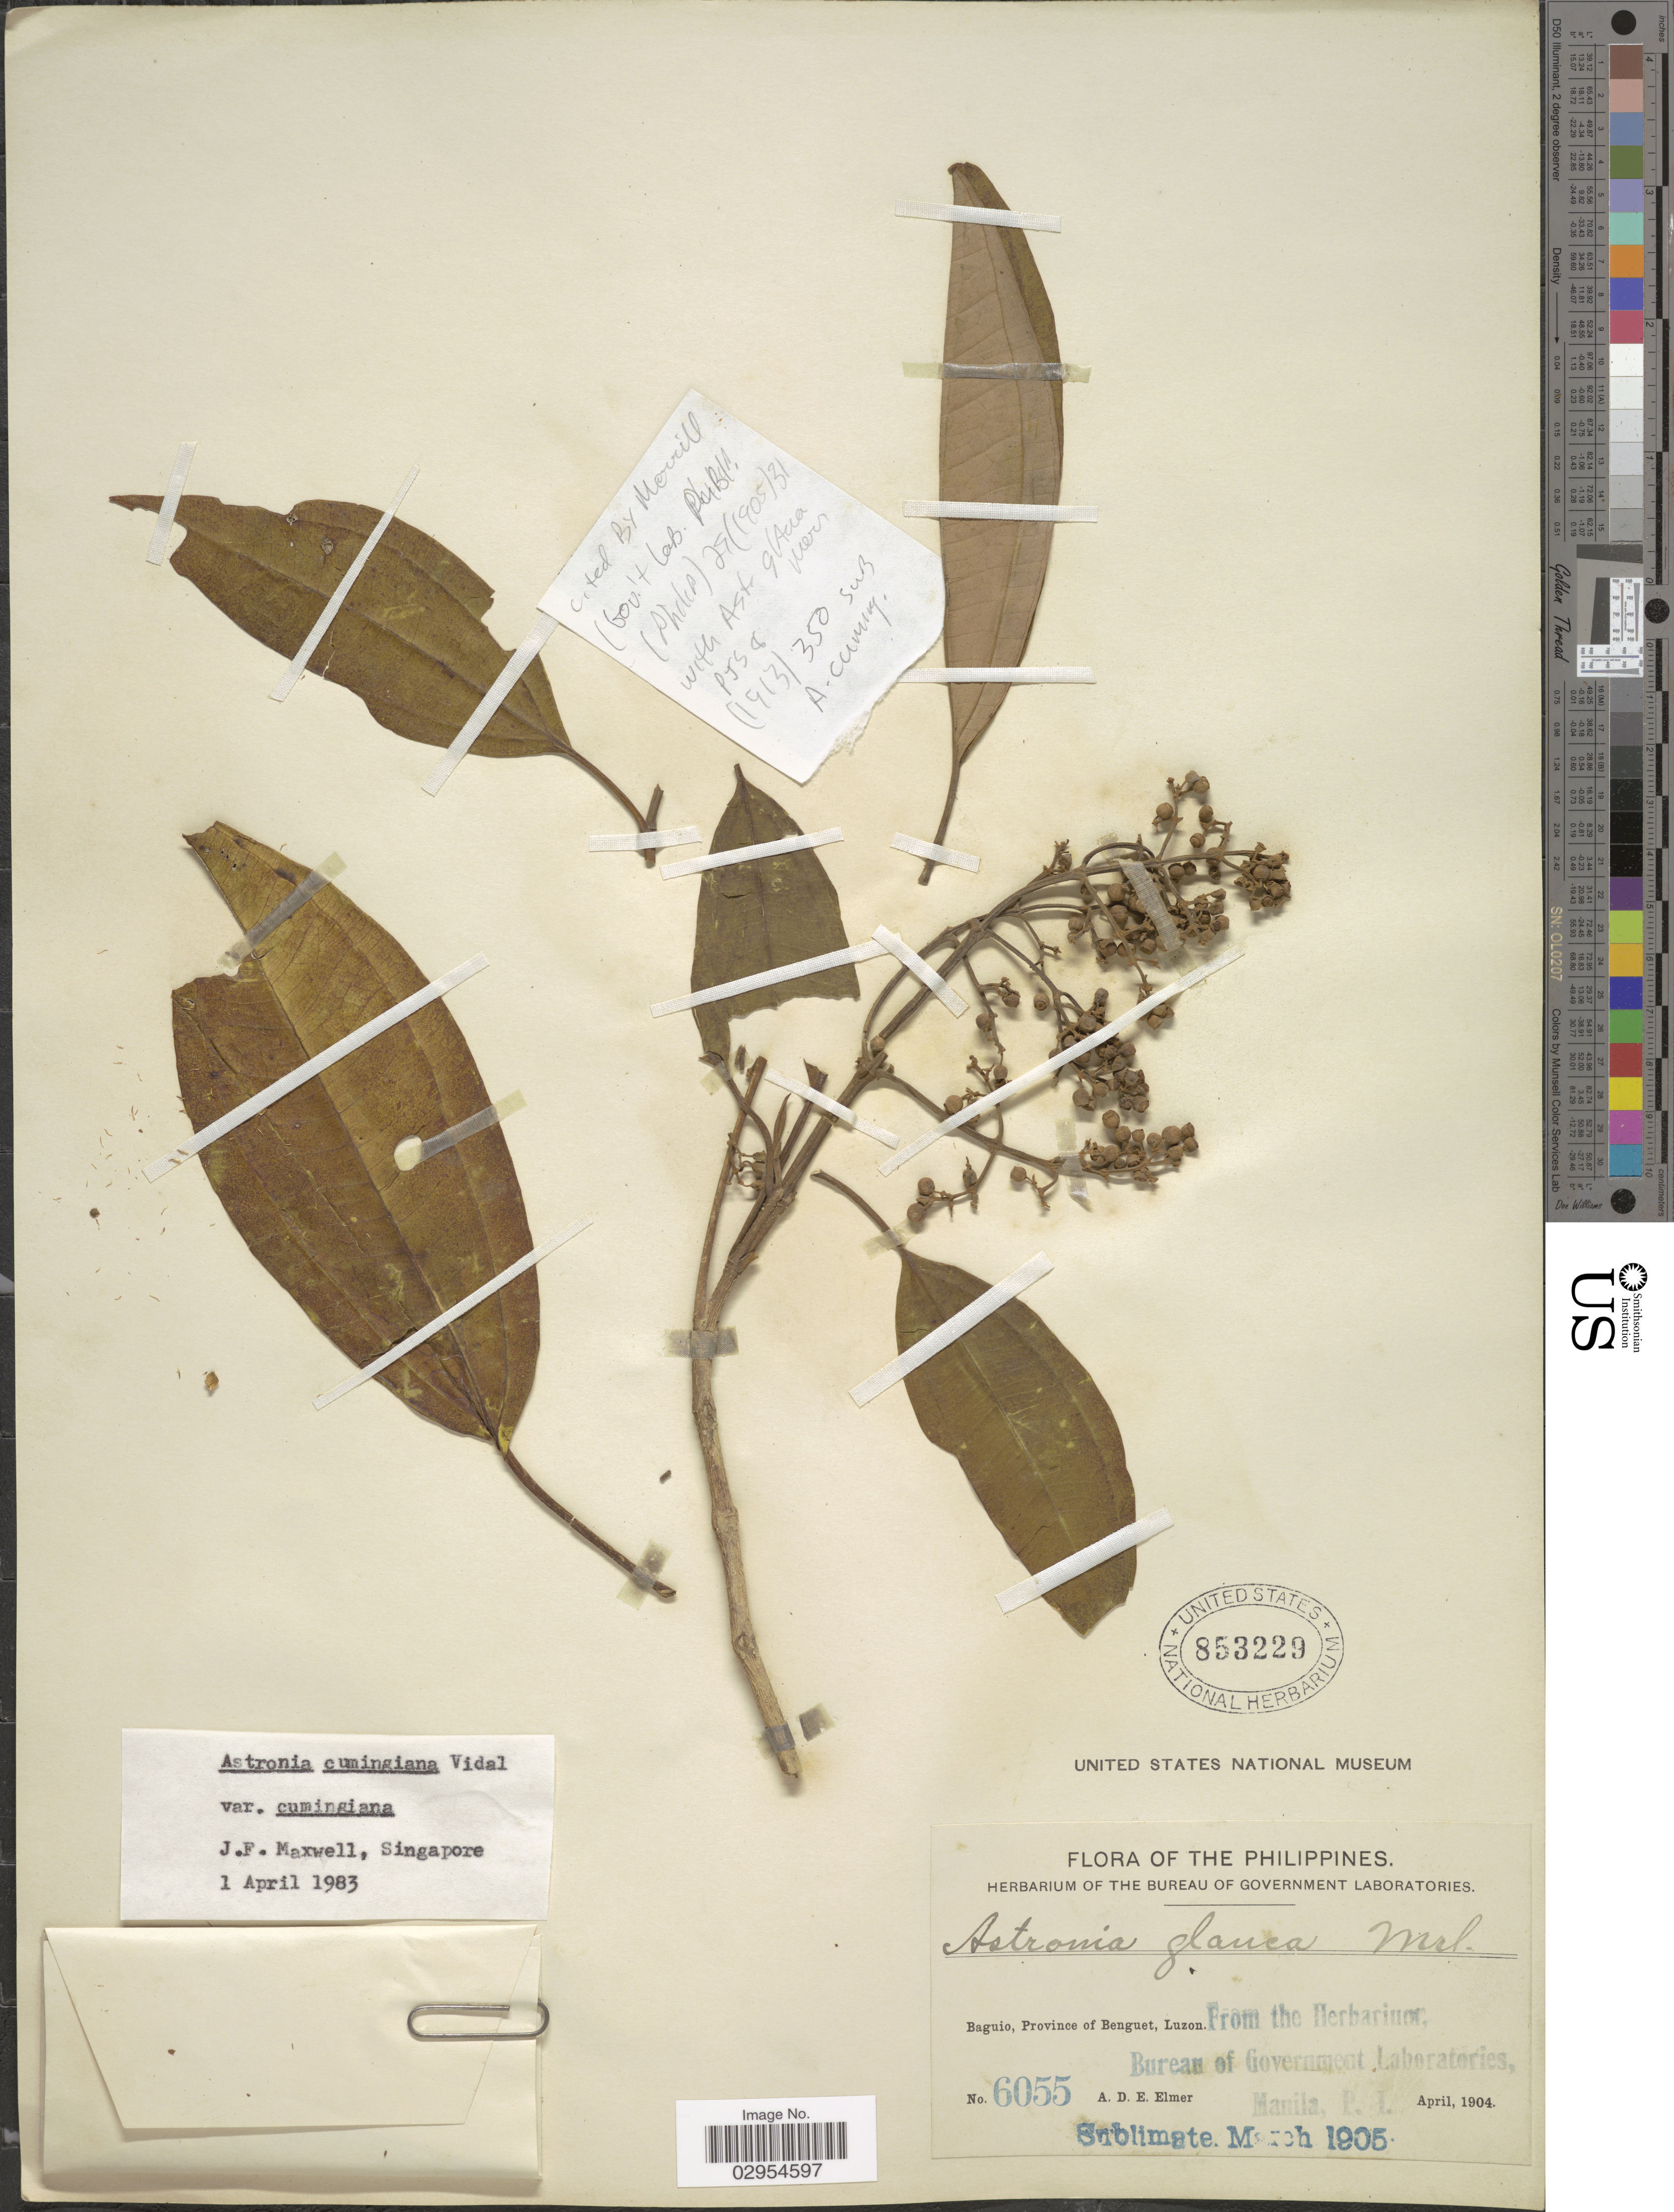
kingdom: Plantae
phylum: Tracheophyta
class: Magnoliopsida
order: Myrtales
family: Melastomataceae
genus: Astronia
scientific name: Astronia cumingiana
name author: S. Vidal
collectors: A. D. E. Elmer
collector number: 6055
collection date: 1904-04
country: Philippines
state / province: Cordillera (Administrative Region)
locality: Baguio, Province of Benguet, Luzon.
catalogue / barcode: US 853229